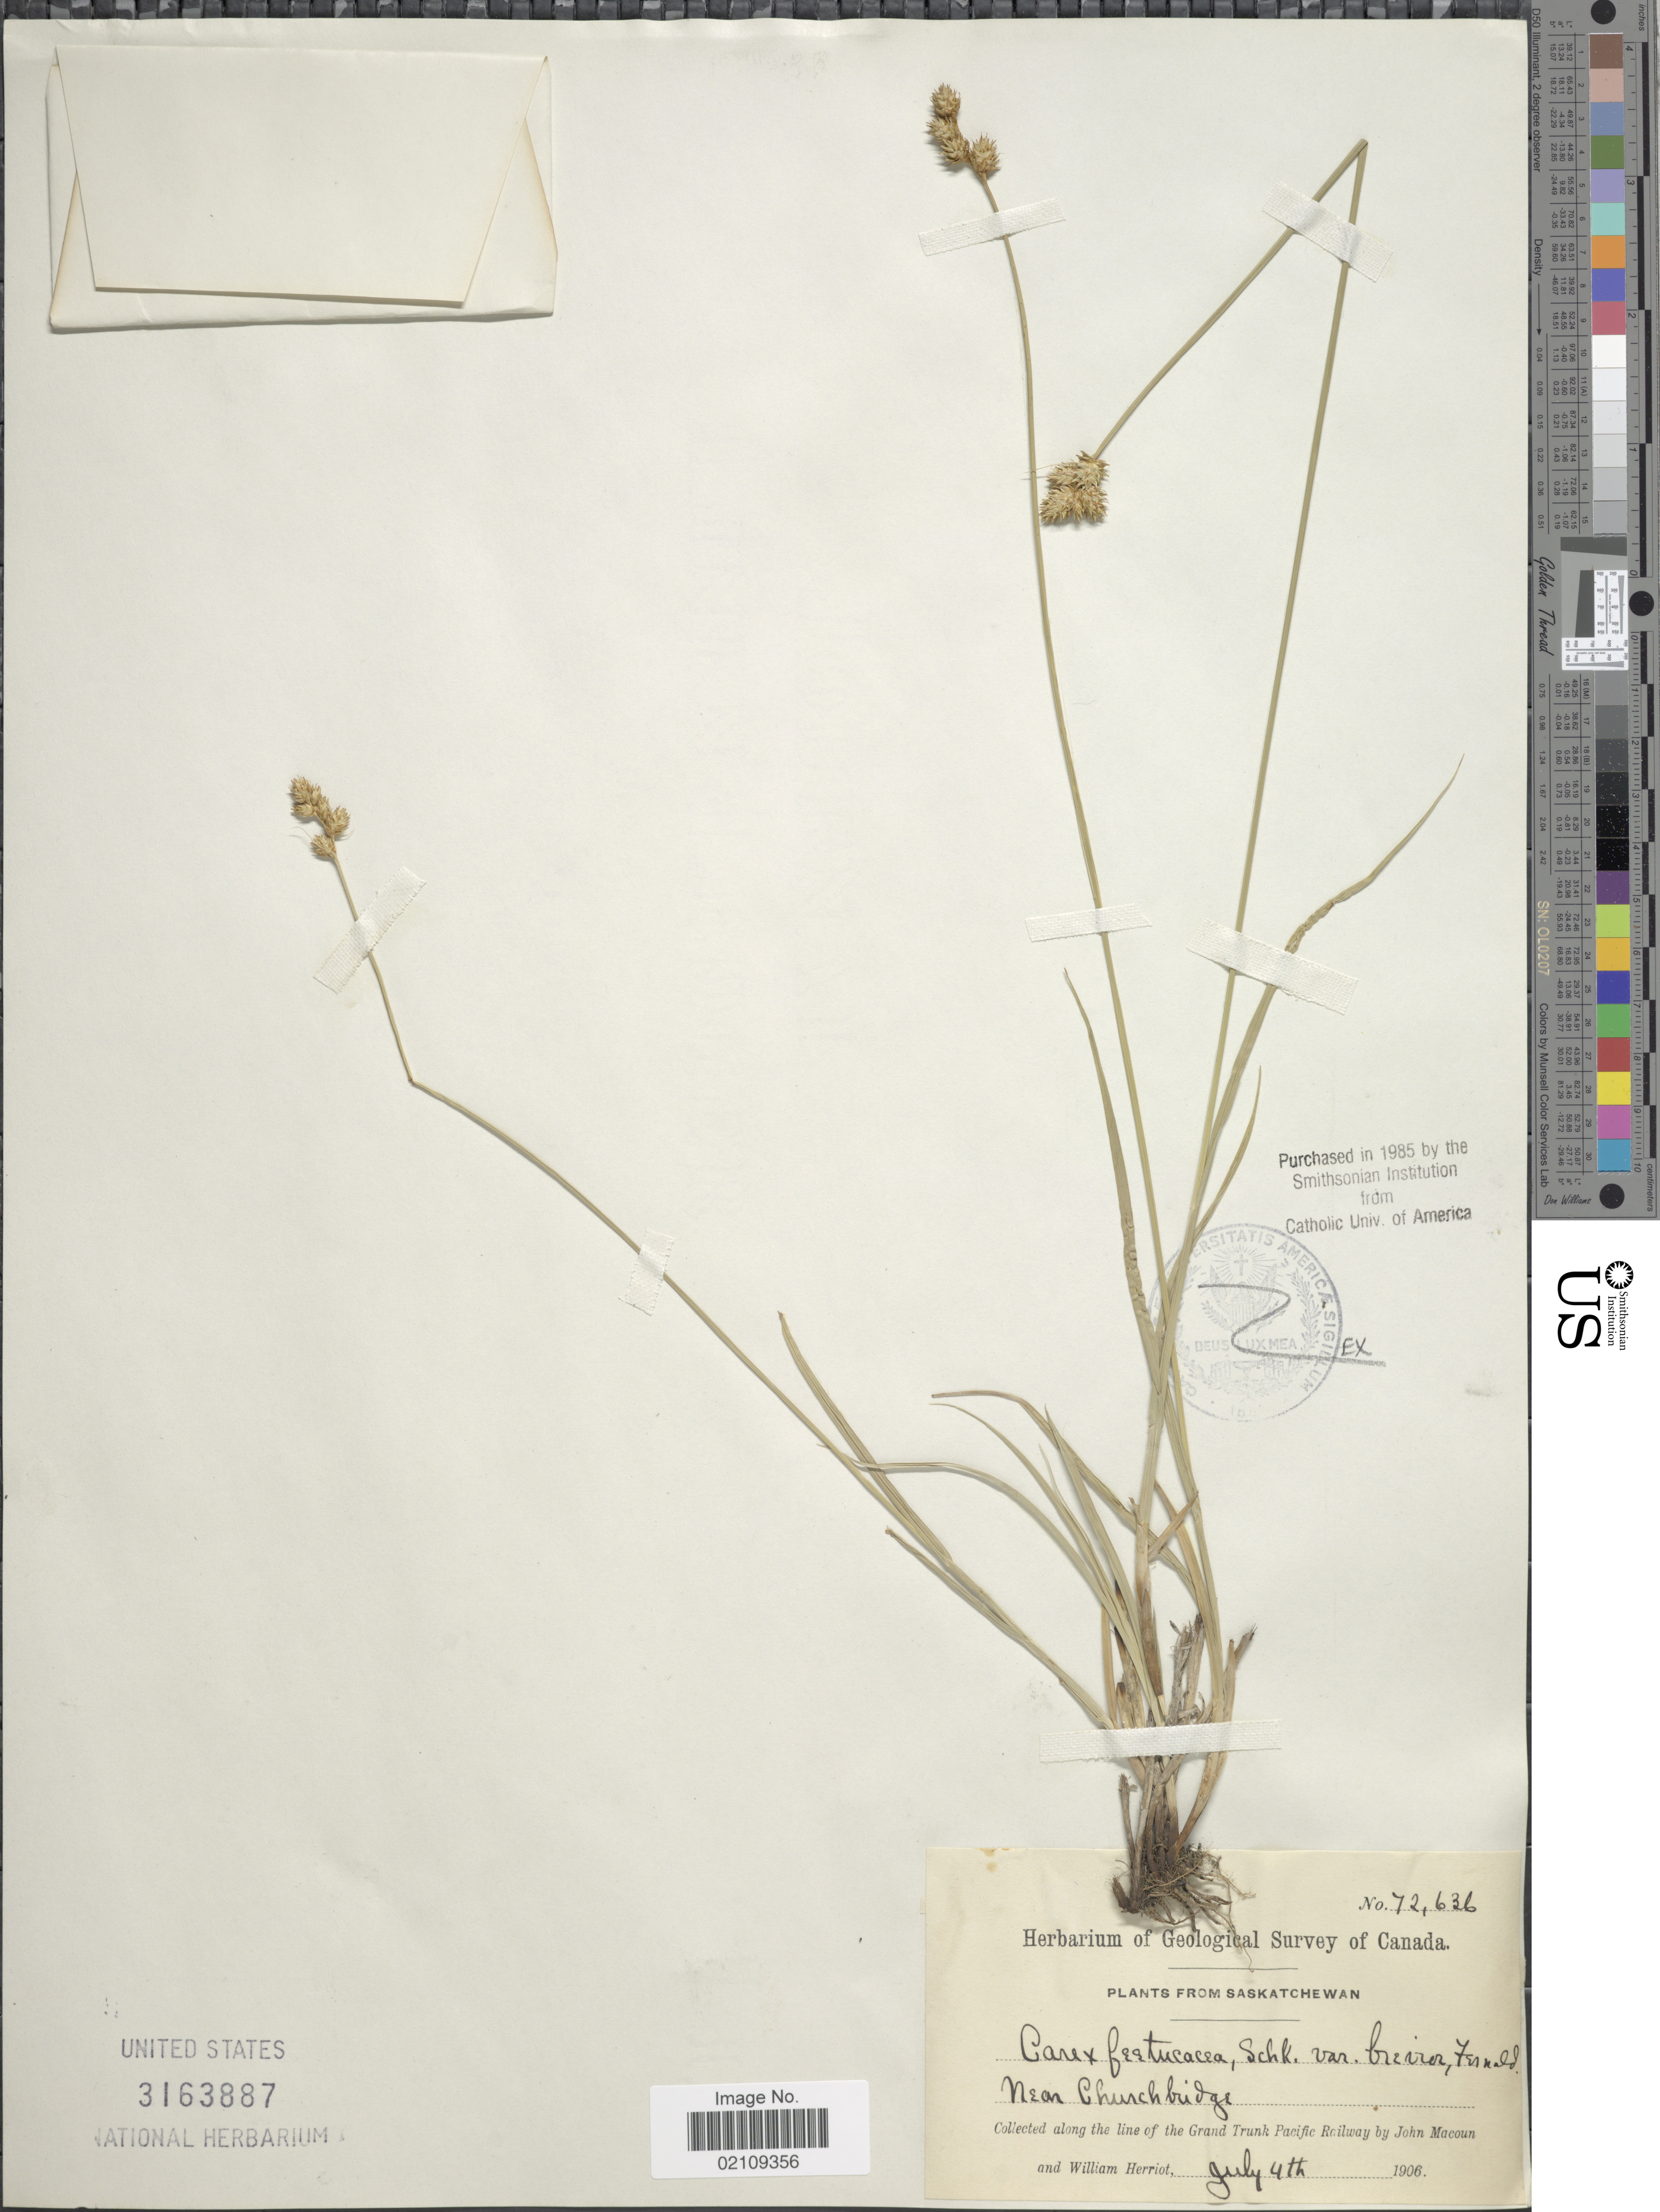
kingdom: Plantae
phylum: Tracheophyta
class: Liliopsida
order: Poales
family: Cyperaceae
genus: Carex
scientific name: Carex festucacea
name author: Willd.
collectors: J. Macoun & W. Herriot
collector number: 72636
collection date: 1906-07-04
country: Canada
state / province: Saskatchewan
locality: Near Churchbridge, Along the line of the Grand Trunk Pacific Railway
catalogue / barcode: US 3163887